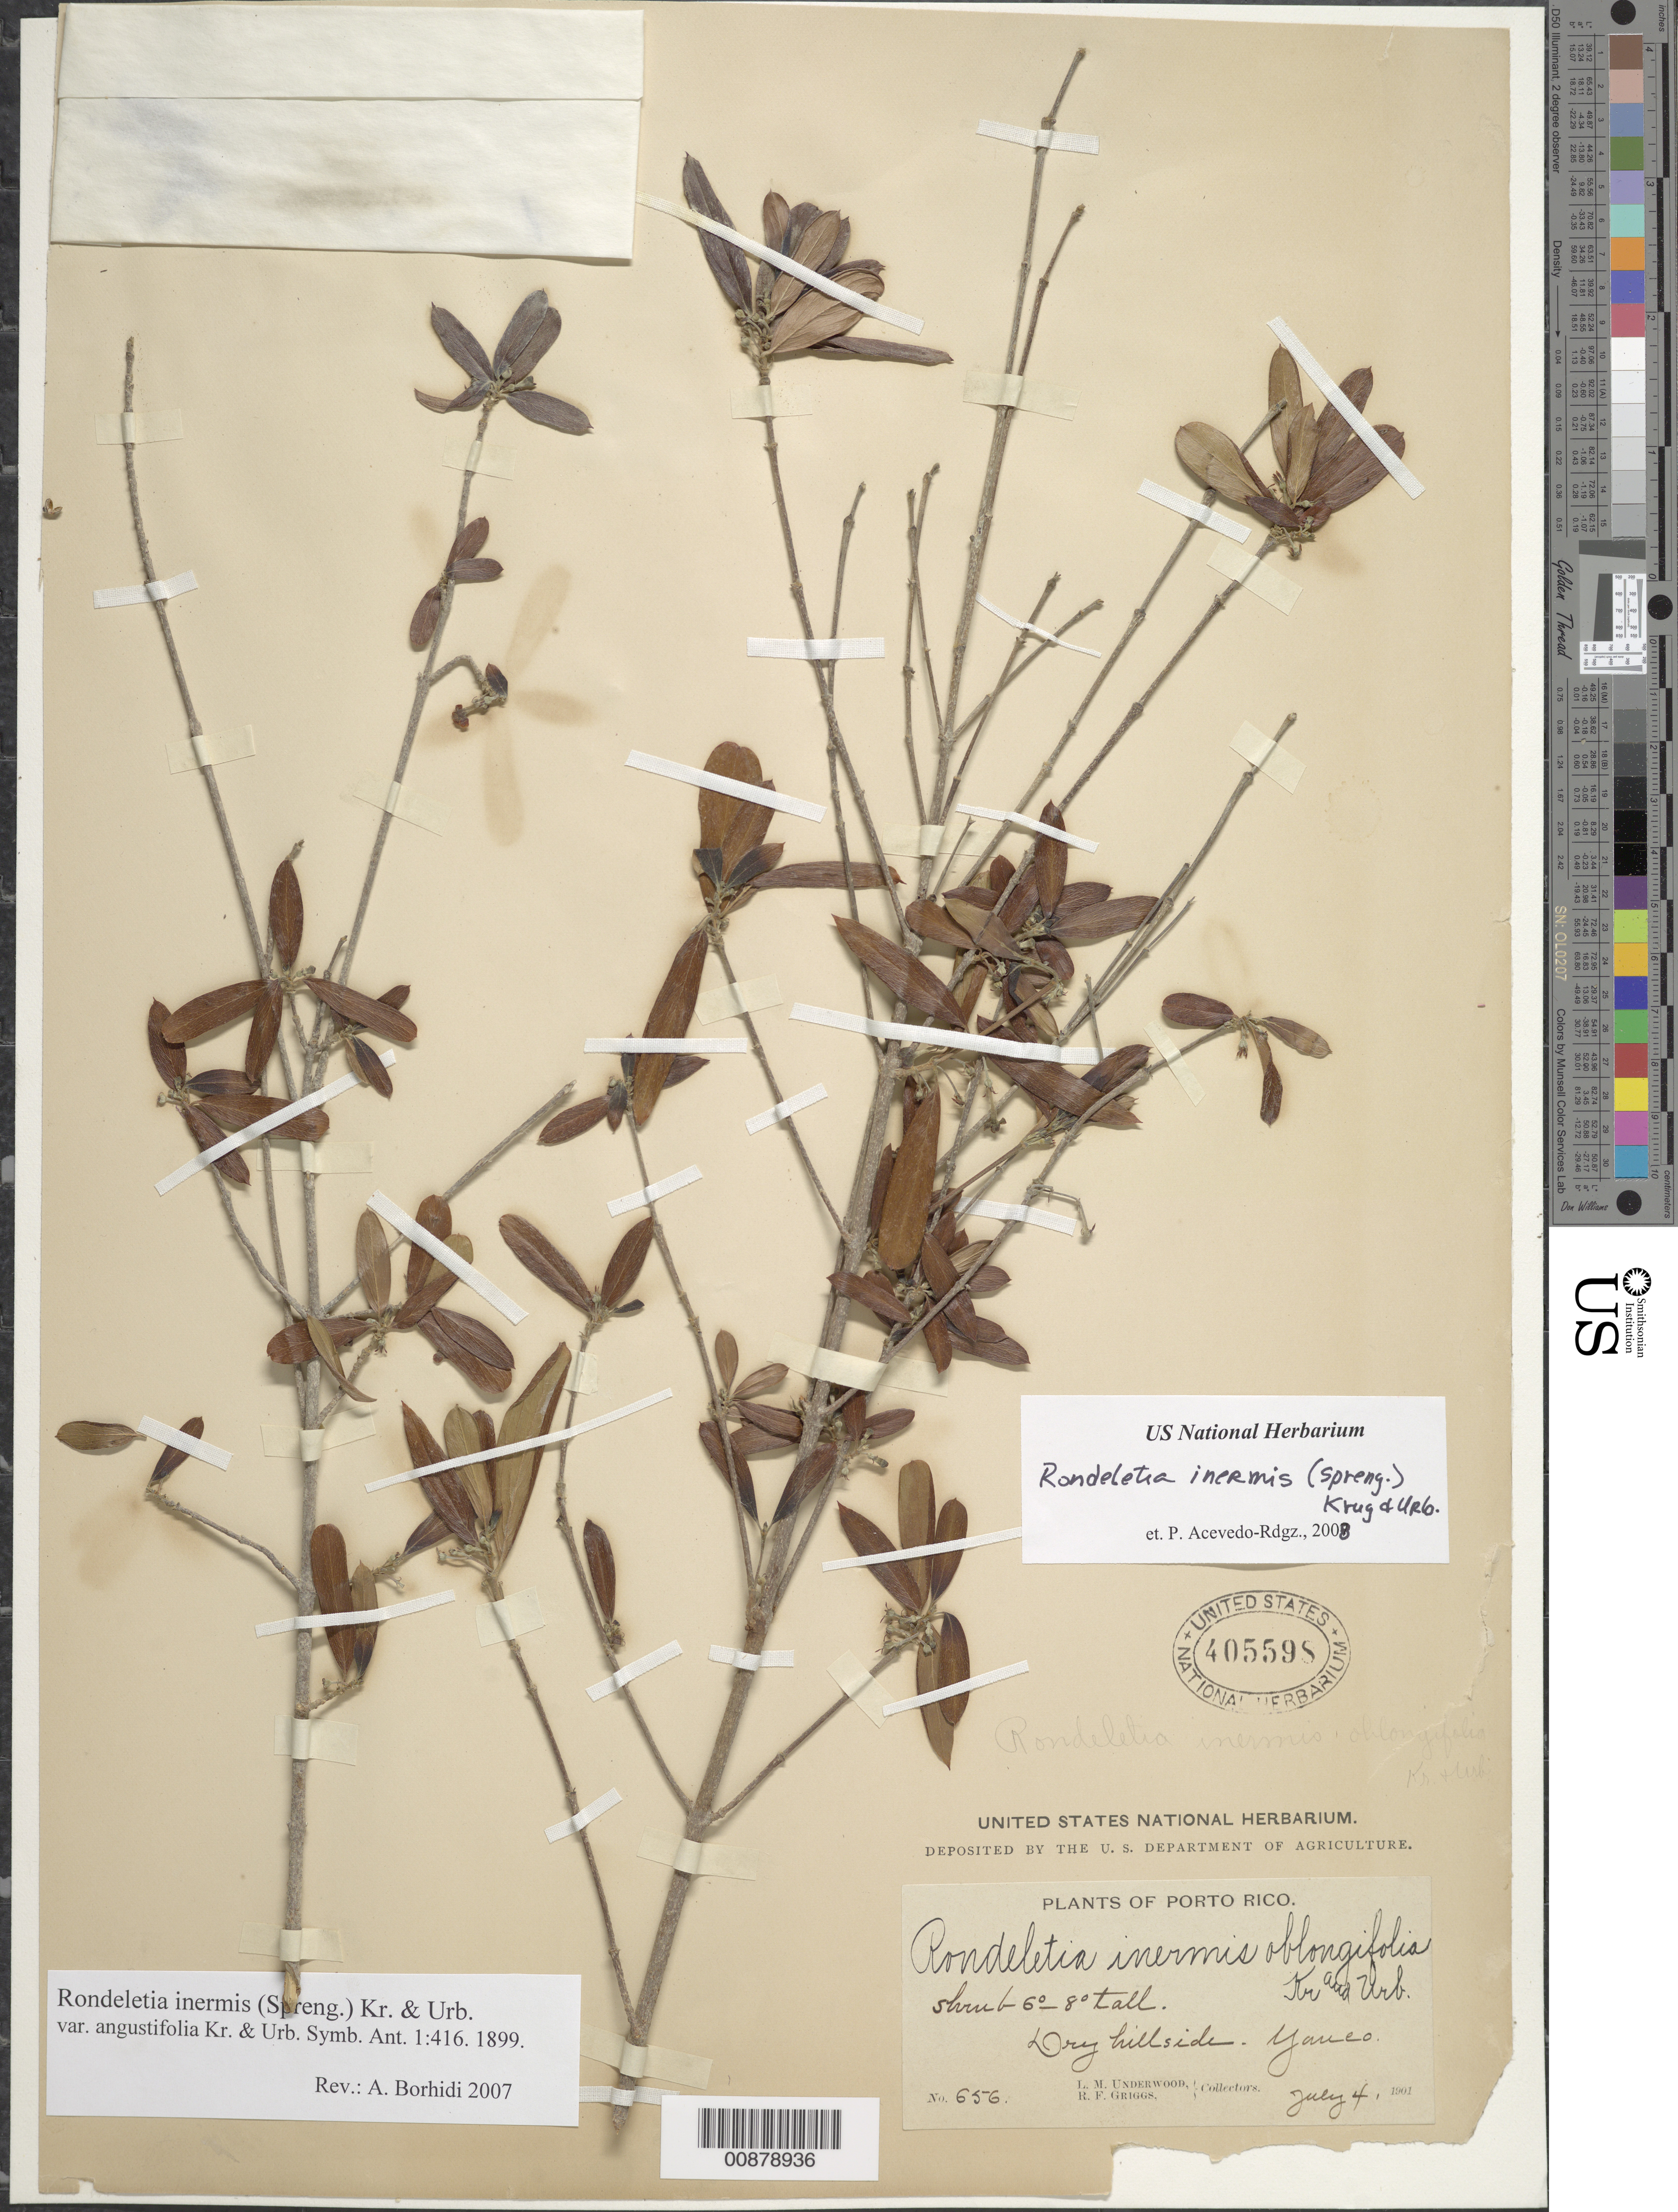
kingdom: Plantae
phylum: Tracheophyta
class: Magnoliopsida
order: Gentianales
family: Rubiaceae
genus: Rondeletia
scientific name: Rondeletia inermis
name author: (Spreng.) Krug & Urb.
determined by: Borhidi, Attila L.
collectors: L. M. Underwood & R. F. Griggs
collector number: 656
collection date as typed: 04 Jul 1901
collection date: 1901-07-04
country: Puerto Rico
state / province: Yauco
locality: Yauco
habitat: Dry hillside.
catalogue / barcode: US 405598